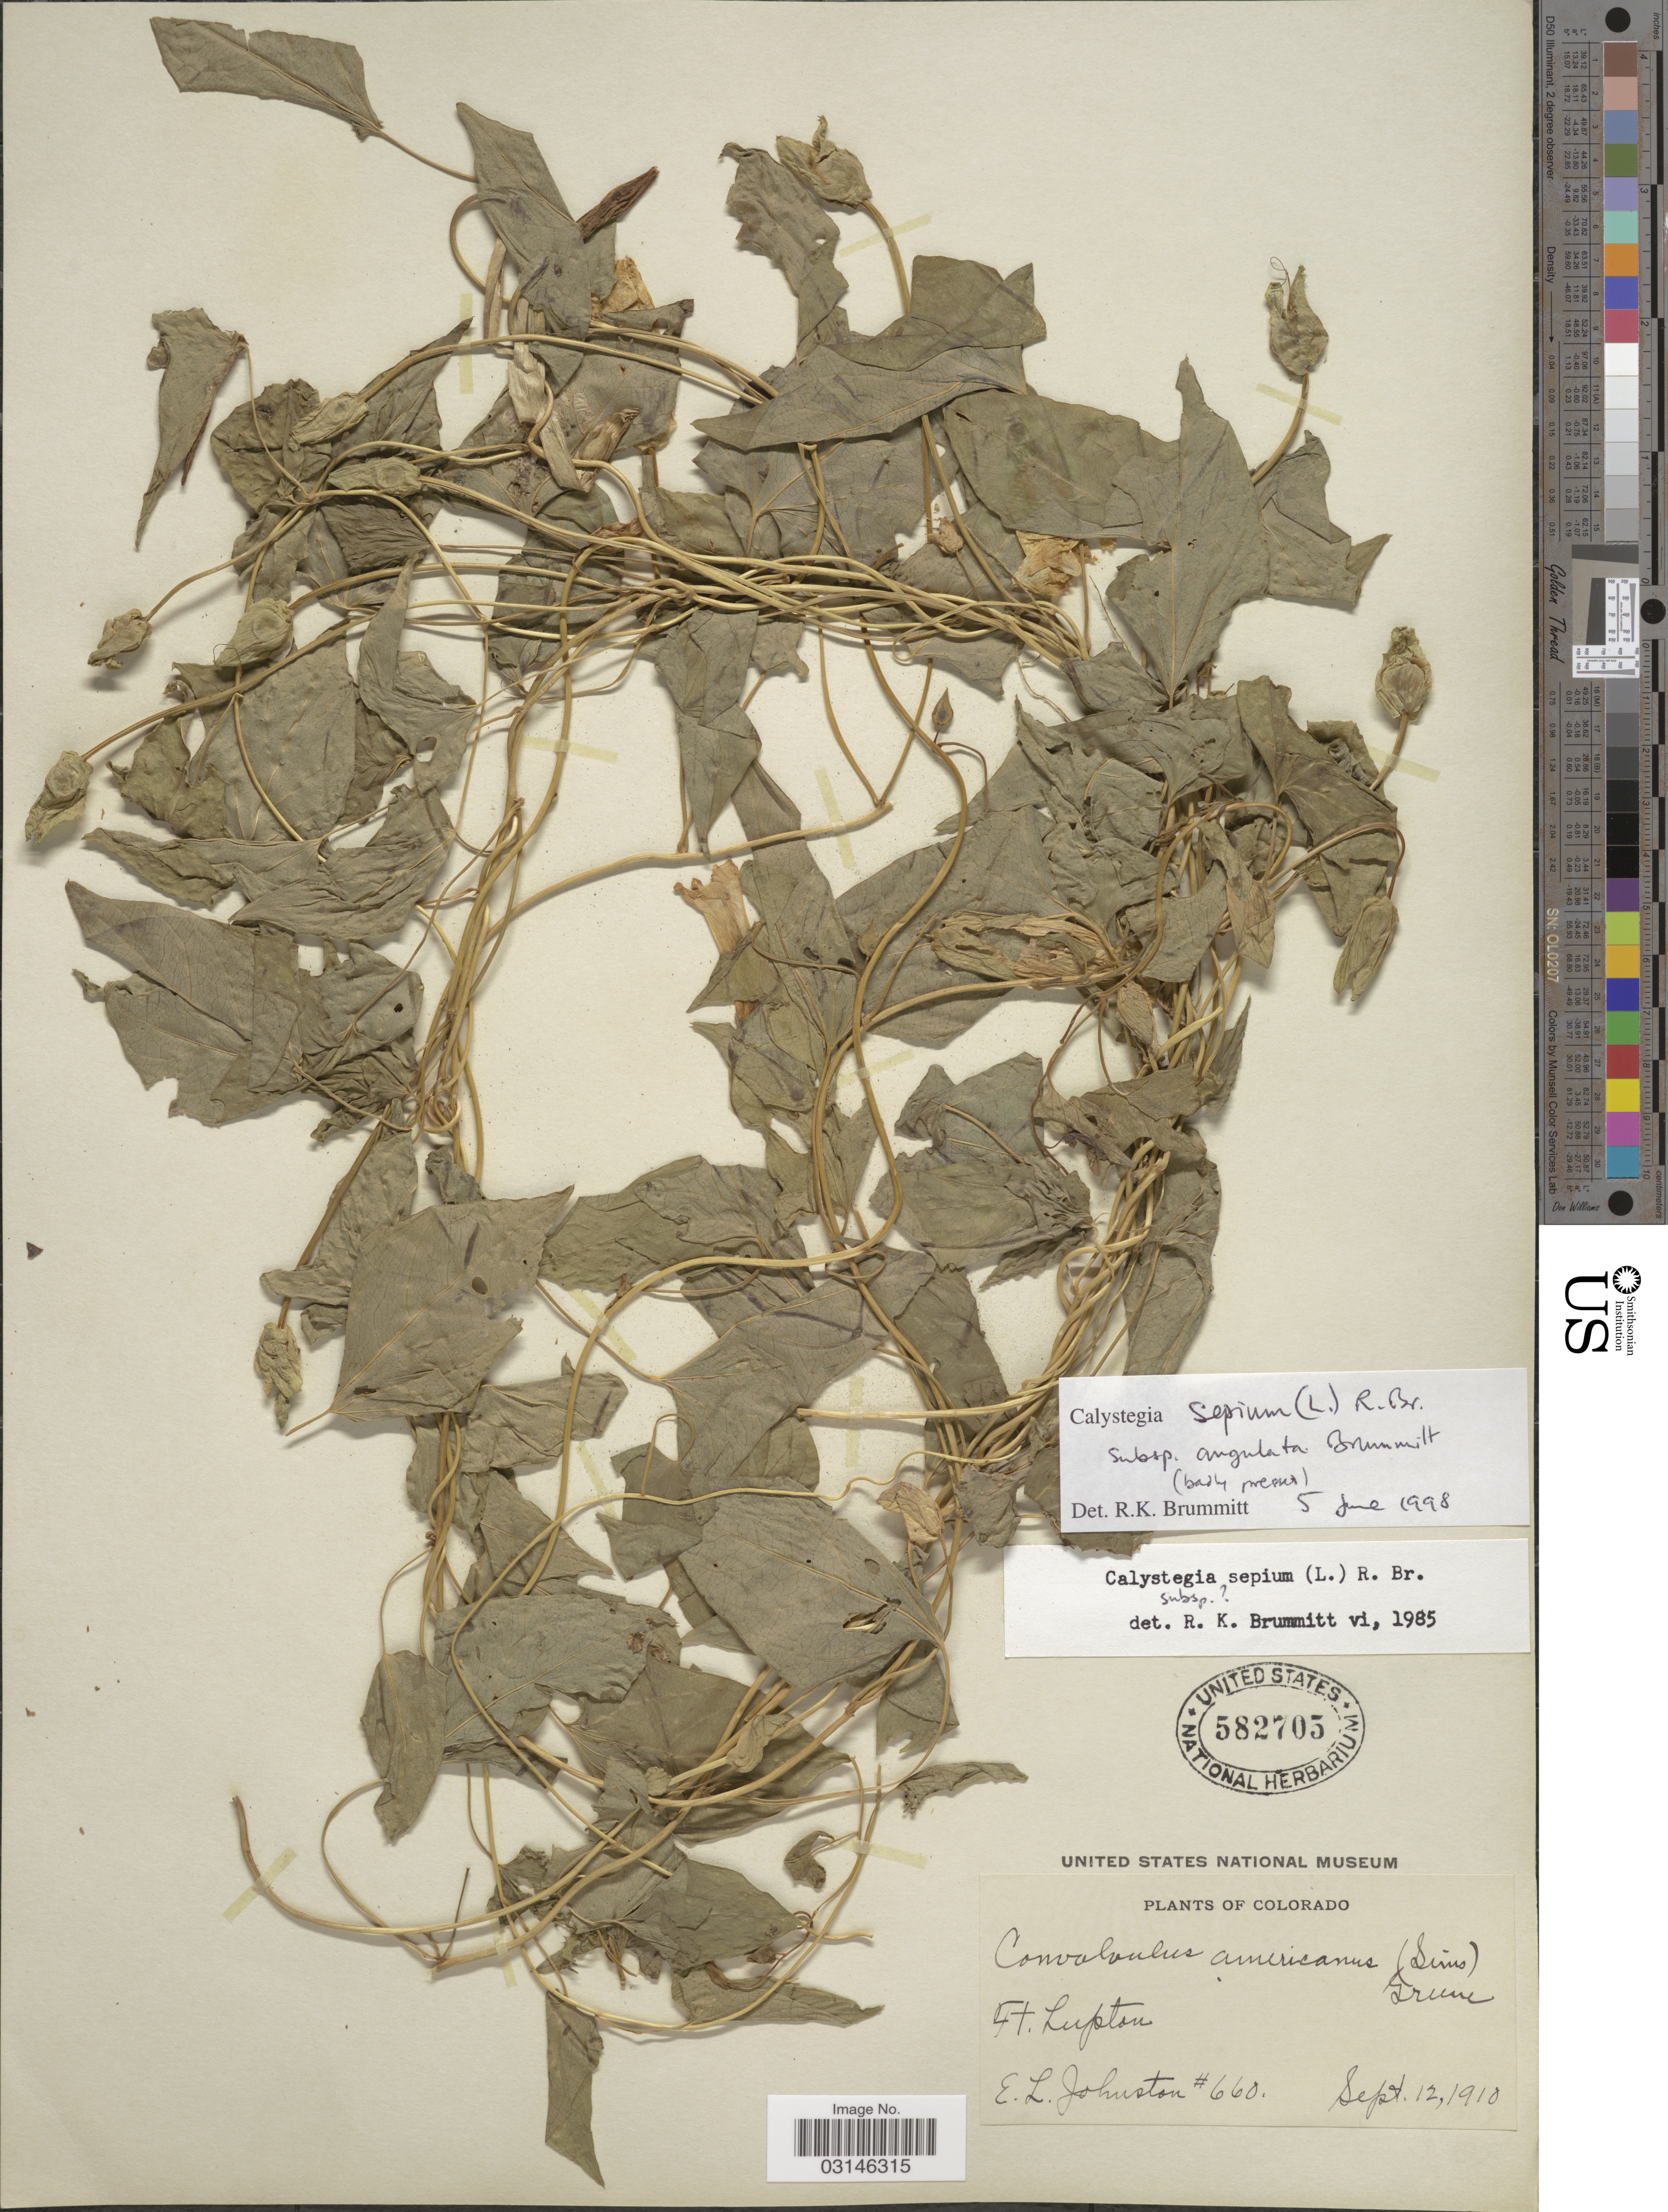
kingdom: Plantae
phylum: Tracheophyta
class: Magnoliopsida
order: Solanales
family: Convolvulaceae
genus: Calystegia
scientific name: Calystegia sepium subsp. angulata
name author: Brummitt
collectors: E. L. Johnston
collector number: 660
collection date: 1910-09-12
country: United States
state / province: Colorado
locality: Ft. Lupton.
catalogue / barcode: US 582705